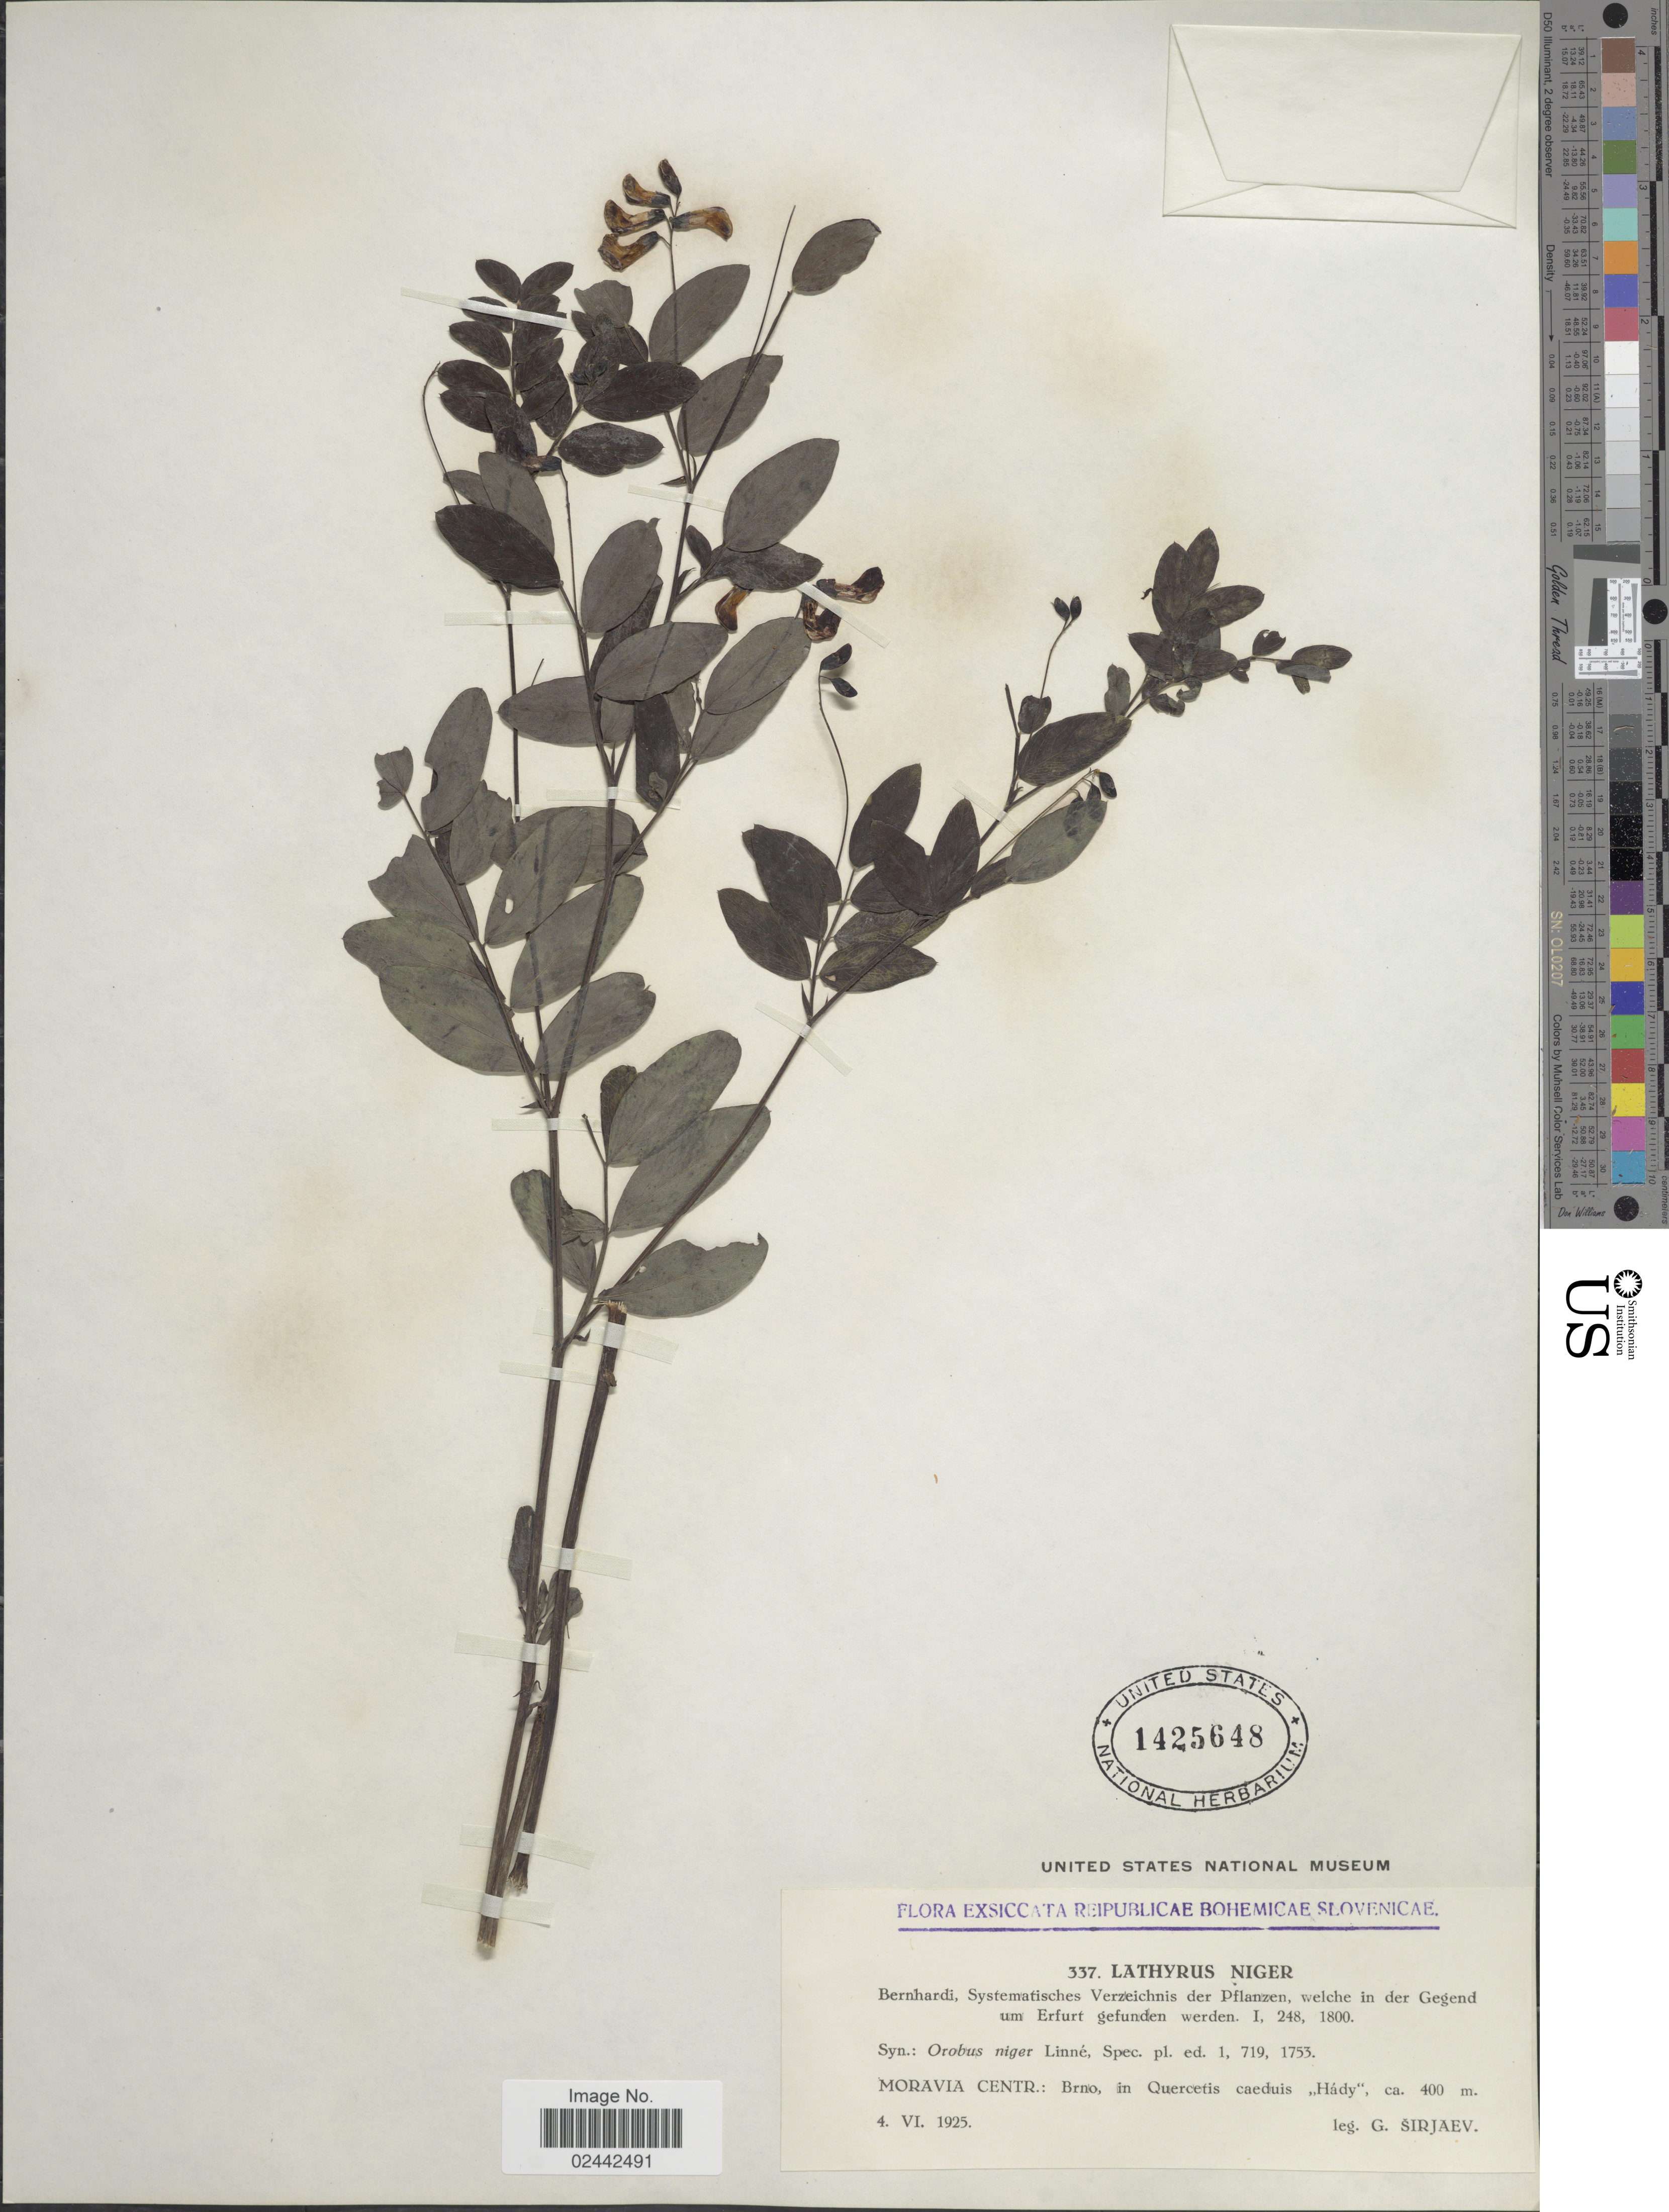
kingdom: Plantae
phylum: Tracheophyta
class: Magnoliopsida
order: Fabales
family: Fabaceae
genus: Lathyrus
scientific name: Lathyrus niger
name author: (L.) Bernh.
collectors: G. Širjaev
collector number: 337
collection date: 1925-06-04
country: Czechia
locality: Reipublicae Bohemicae Slovenicae. Moravia Centr.: Brno, in Quercetis caeduis Hady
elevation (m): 400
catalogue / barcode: US 1425648